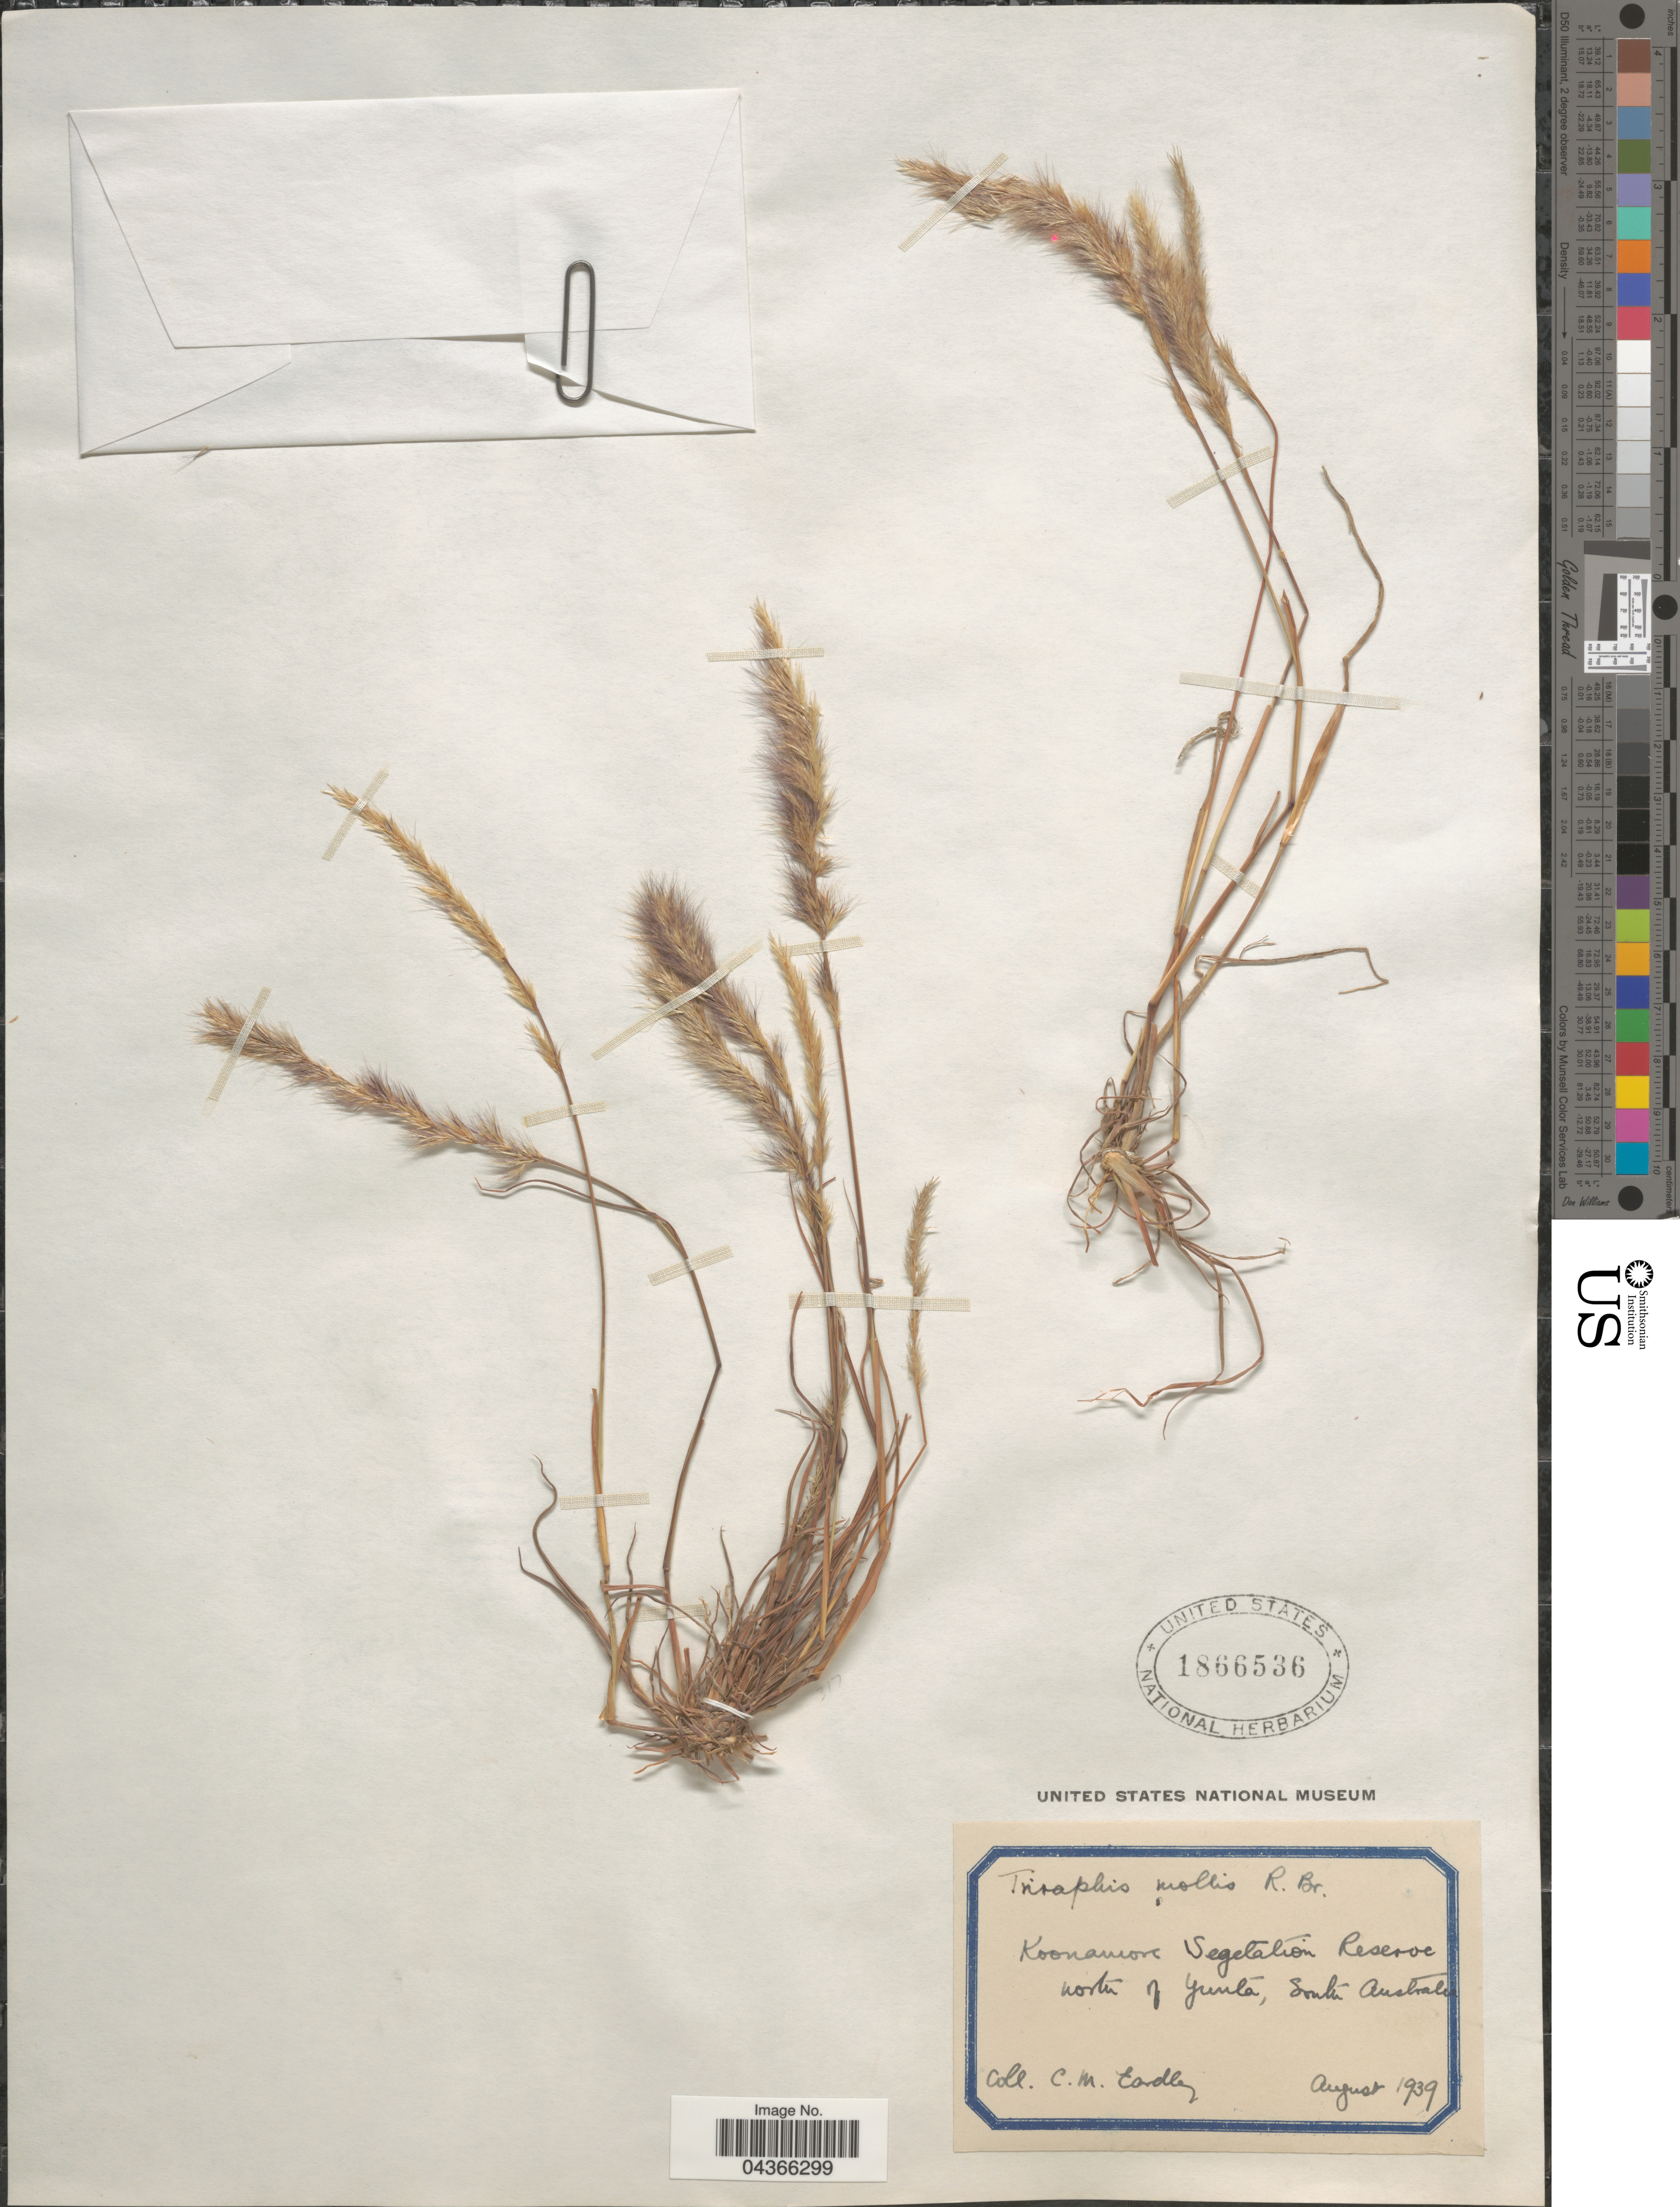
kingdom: Plantae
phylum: Tracheophyta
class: Liliopsida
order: Poales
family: Poaceae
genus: Triraphis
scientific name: Triraphis mollis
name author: R. Br.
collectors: C. Eardley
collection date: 1939-08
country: Australia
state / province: South Australia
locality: Koonamore. Vegetation Reserve. North of Yunta.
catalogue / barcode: US 1866536